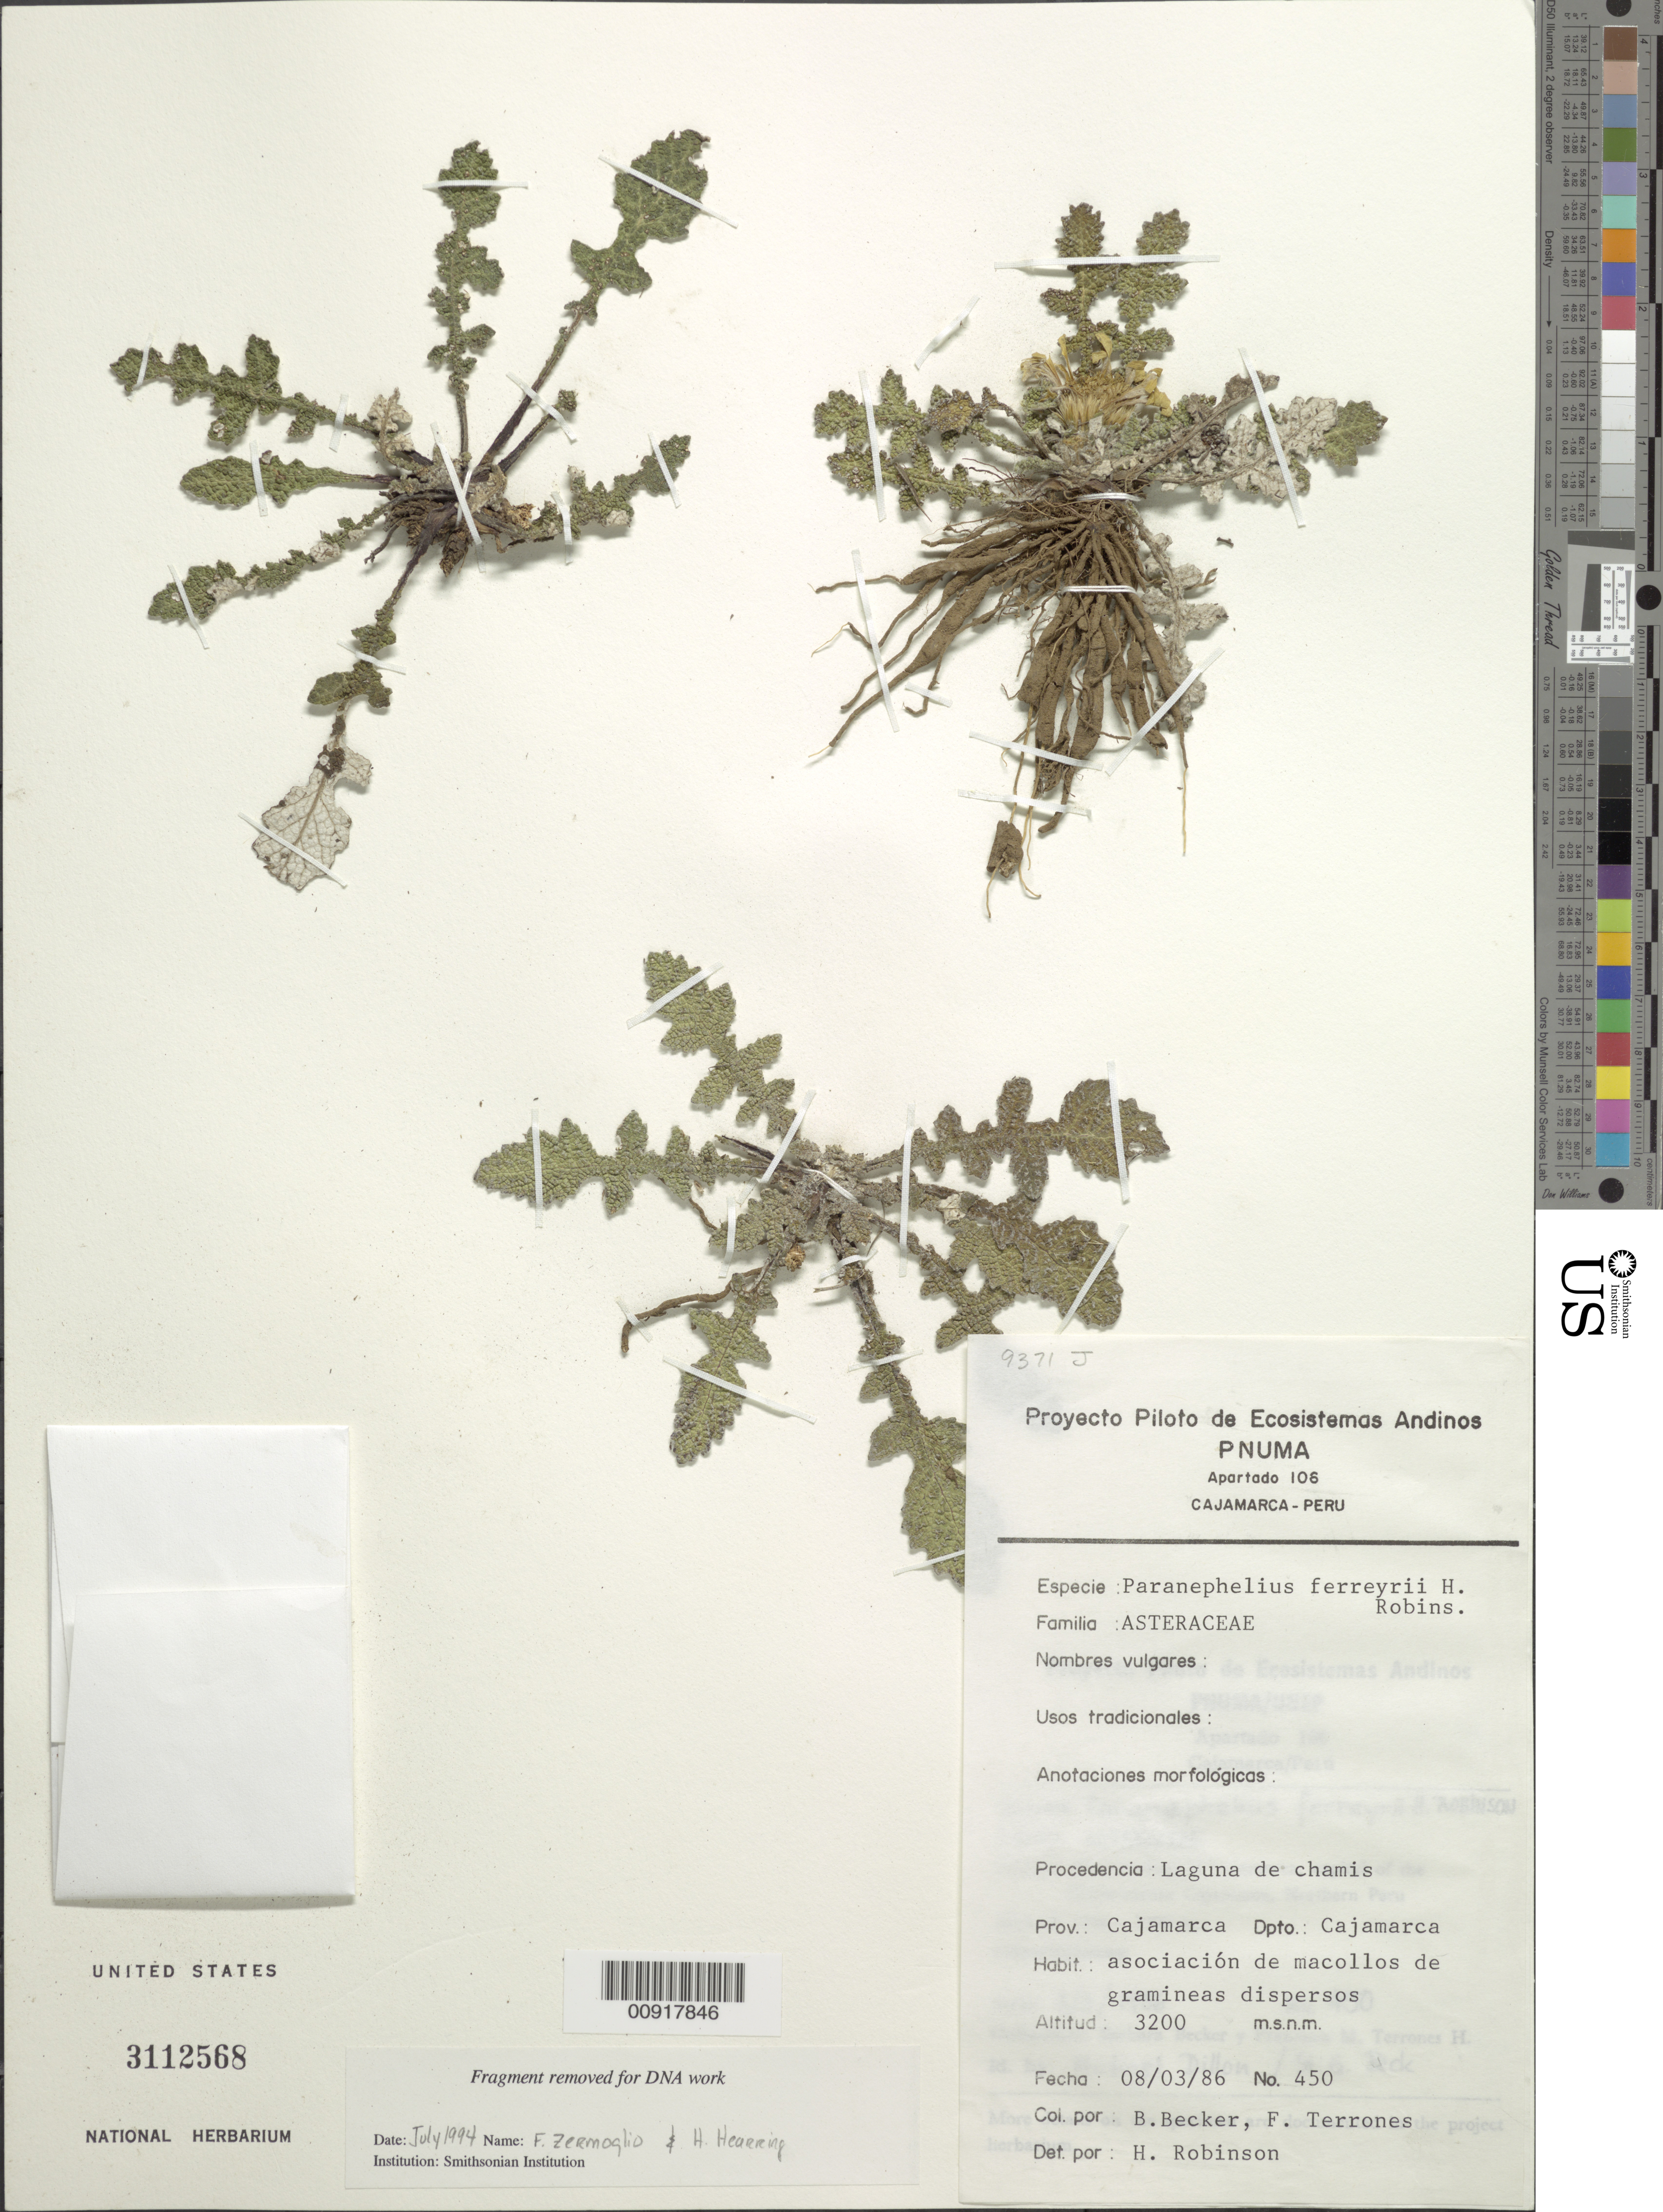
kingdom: Plantae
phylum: Tracheophyta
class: Magnoliopsida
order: Asterales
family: Asteraceae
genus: Paranephelius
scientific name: Paranephelius ferreyrii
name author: H. Rob.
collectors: B. Becker & F. Terrones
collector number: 450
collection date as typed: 8 March 1986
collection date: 1986-03-08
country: Peru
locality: Prov. Cajamarca, Dpto. Cajamarca, Laguna de chamis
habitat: Asociación de macollos de gramineas dispersos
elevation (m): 3200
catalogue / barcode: US 3112568